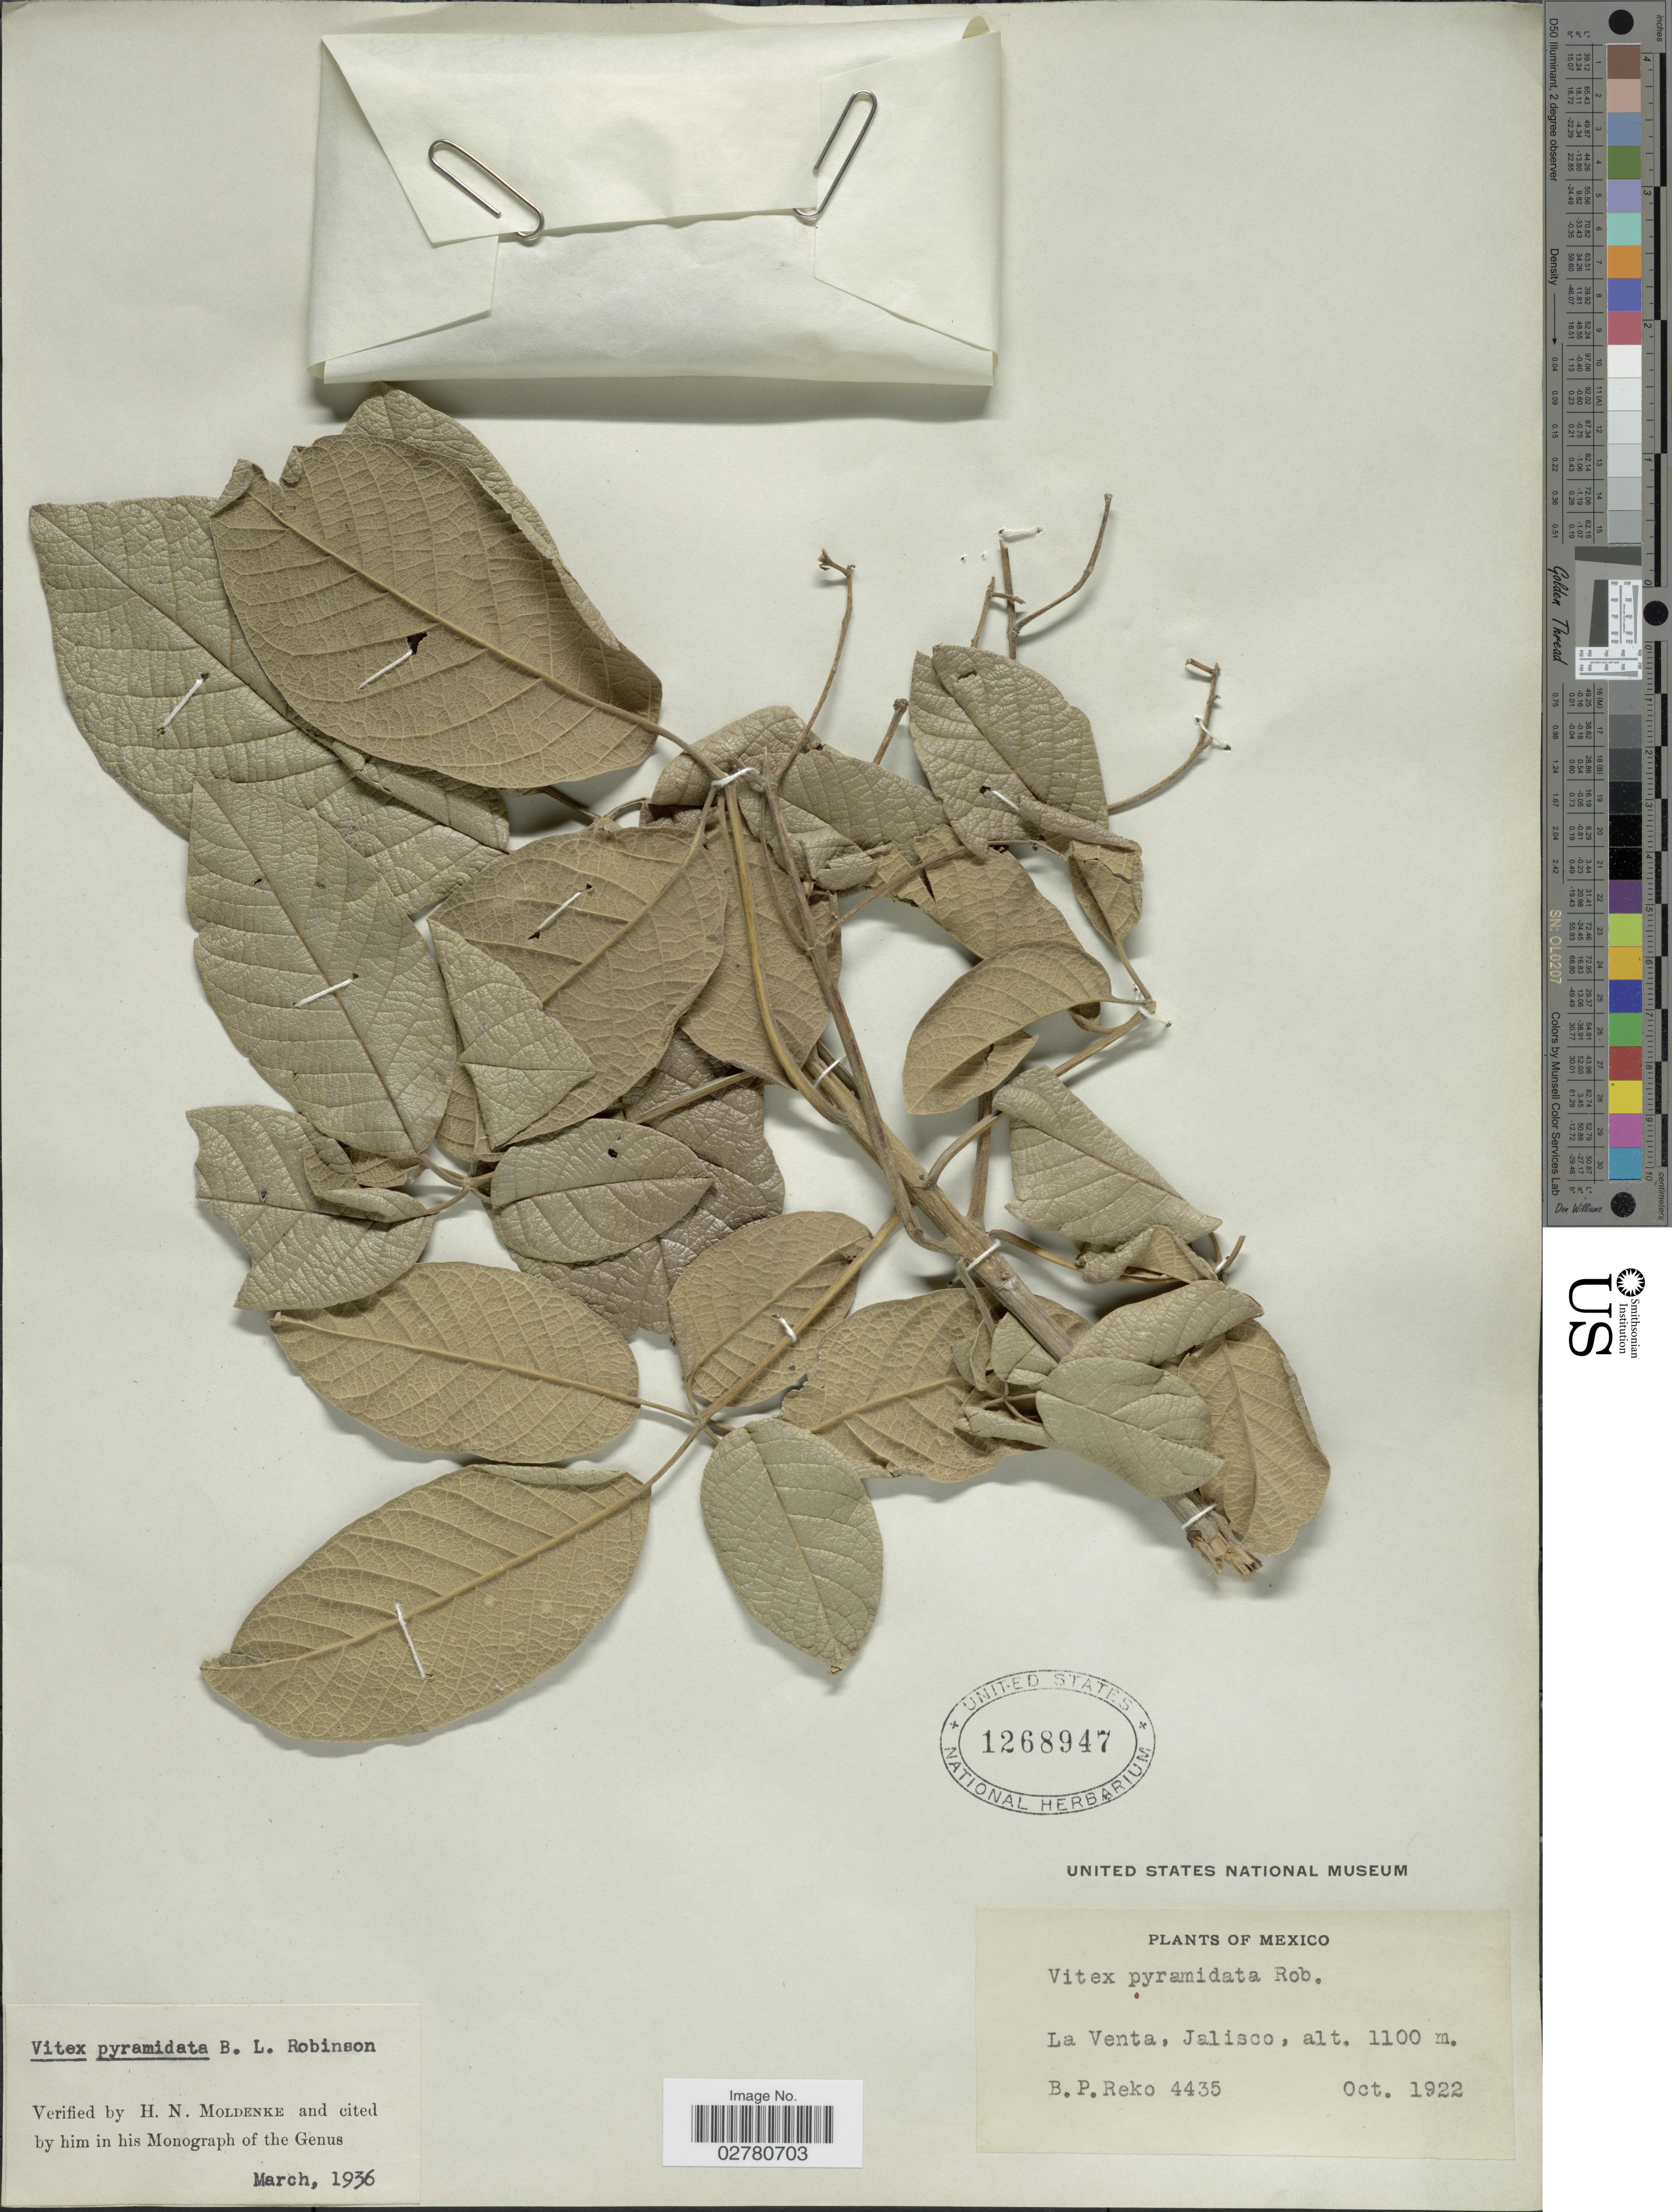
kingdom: Plantae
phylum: Tracheophyta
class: Magnoliopsida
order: Lamiales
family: Lamiaceae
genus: Vitex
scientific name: Vitex pyramidata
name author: B.L. Rob.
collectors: B. P. Reko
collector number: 4435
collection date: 1922-10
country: Mexico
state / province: Jalisco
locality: La Venta.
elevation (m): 1100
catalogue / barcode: US 1268947